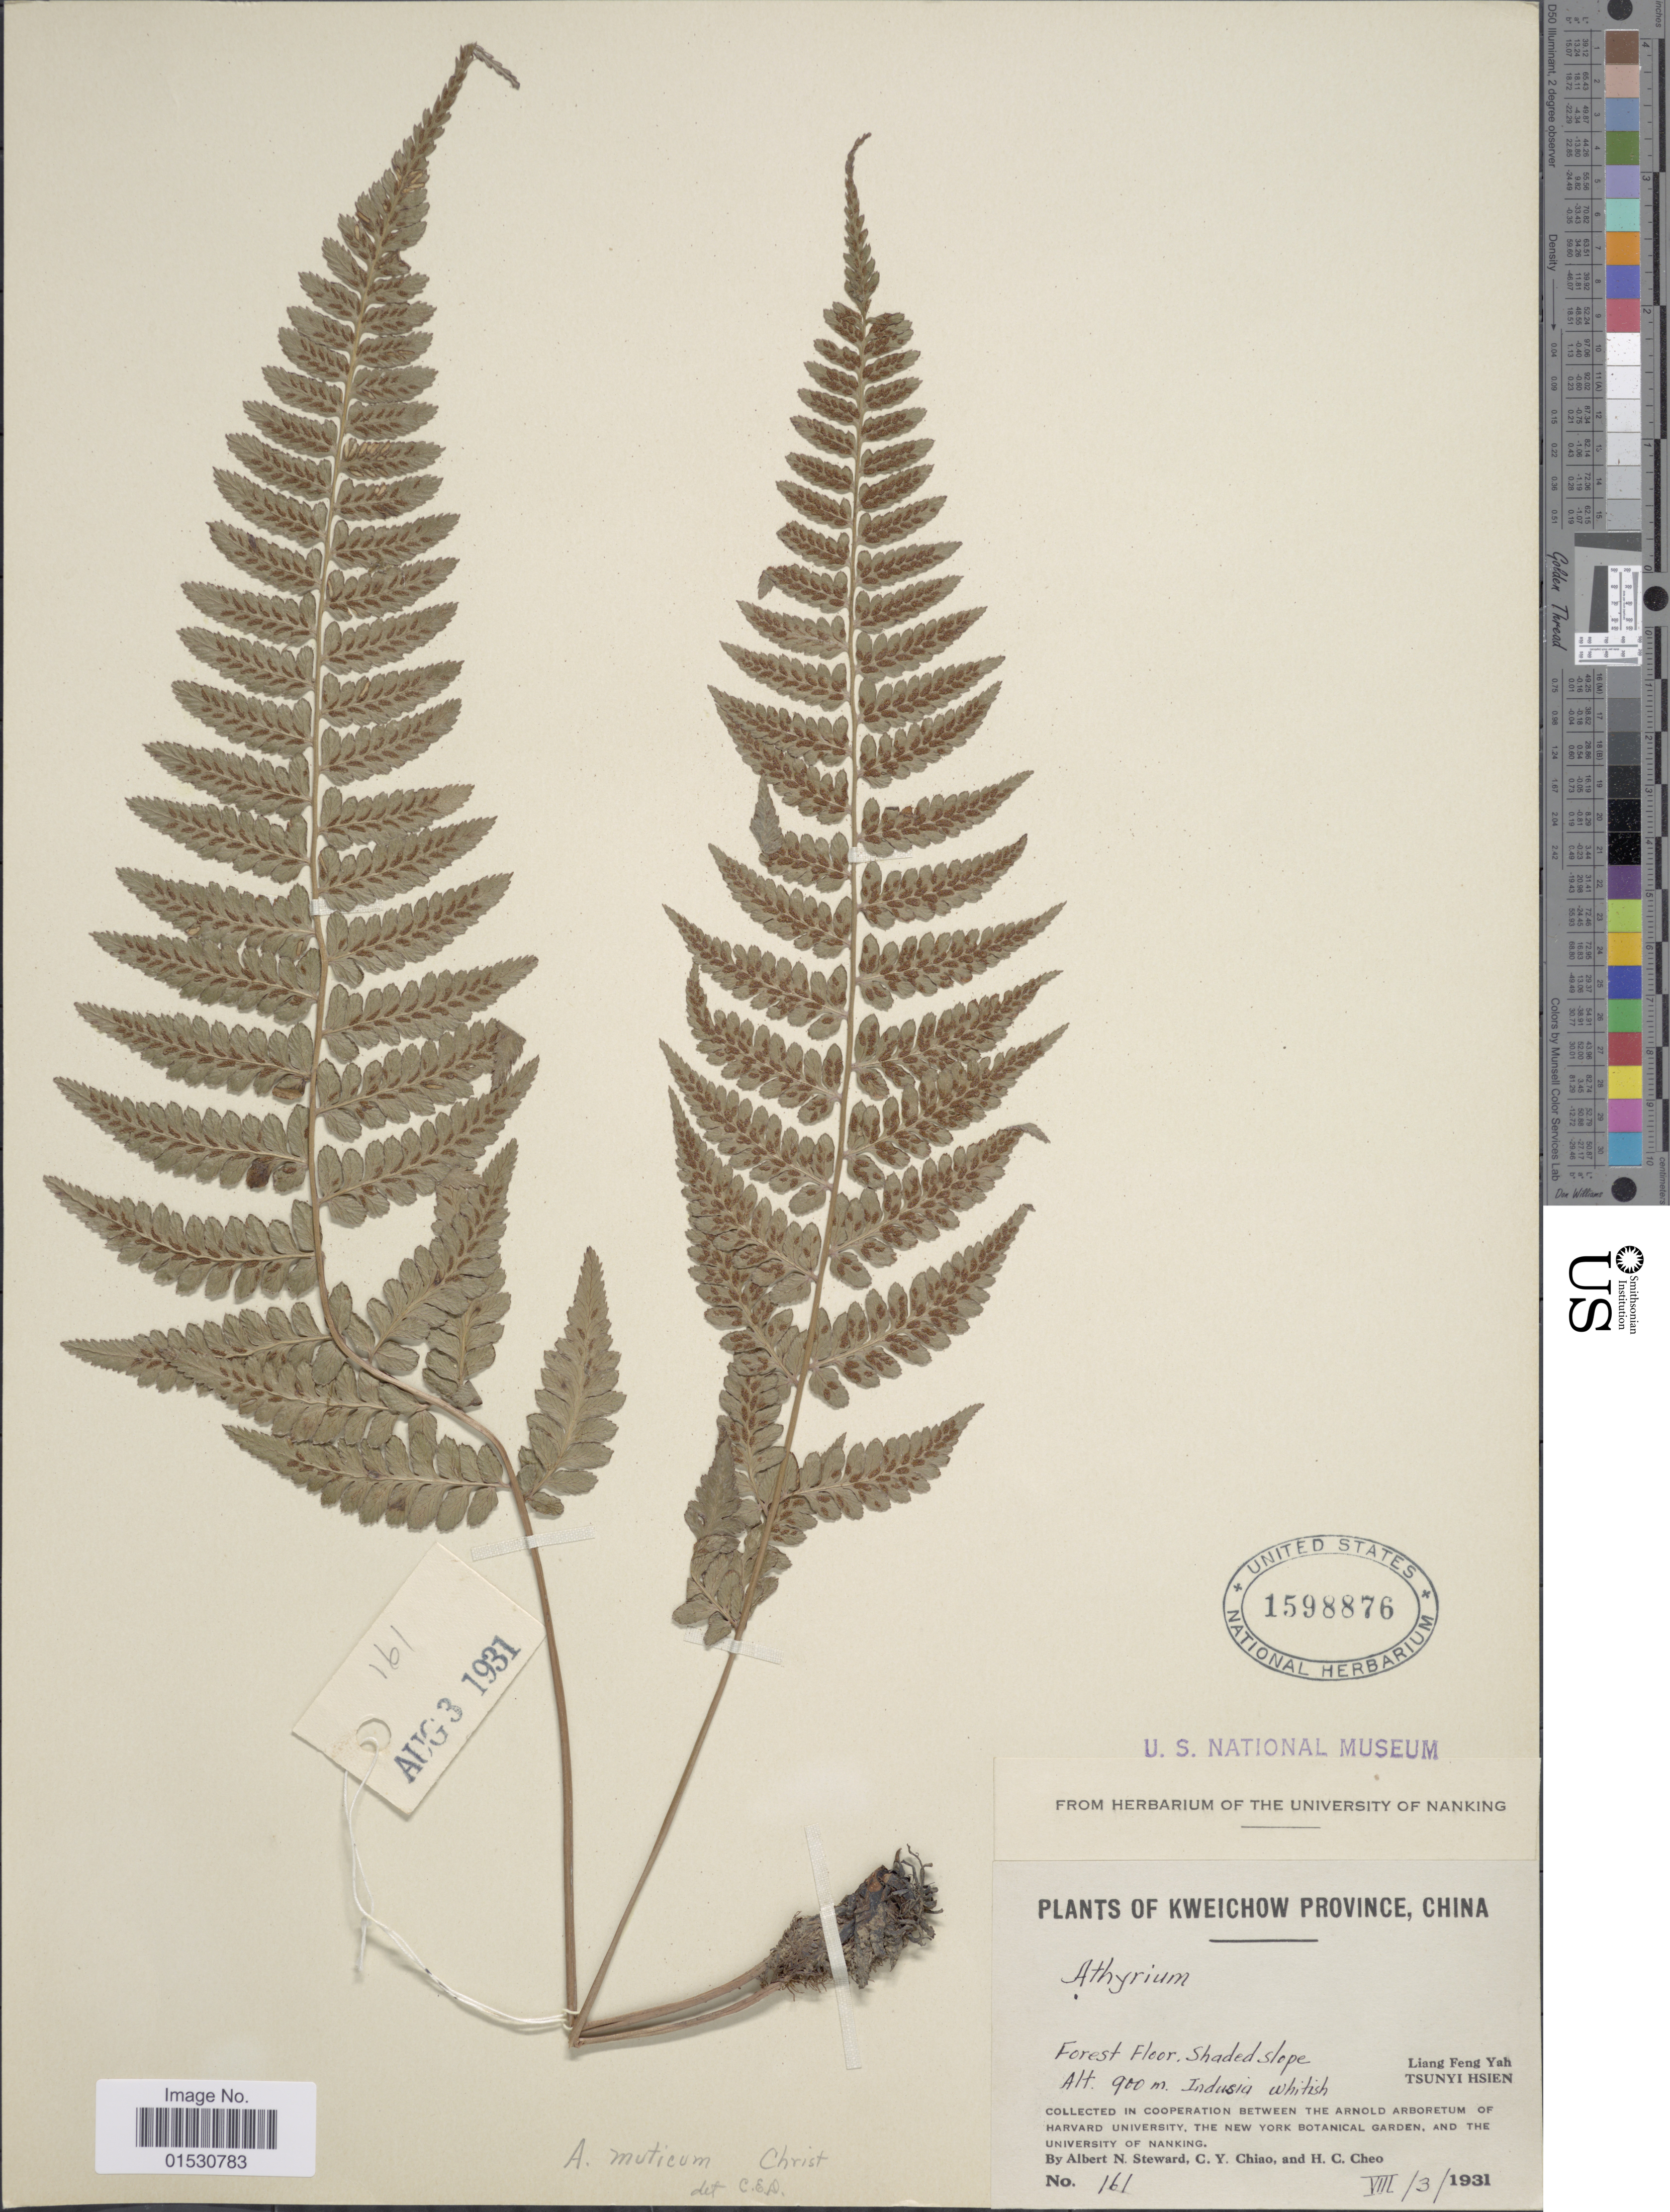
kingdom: Plantae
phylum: Tracheophyta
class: Polypodiopsida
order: Polypodiales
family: Athyriaceae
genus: Athyrium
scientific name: Athyrium muticum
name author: Christ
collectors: A. N. Steward, C. Chaio & H. Cheo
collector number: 161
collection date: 1931-08-03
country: China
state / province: Guizhou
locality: Kweichow Province, Liang Feng Yah, Tsunyi Hsien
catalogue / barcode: US 1598876